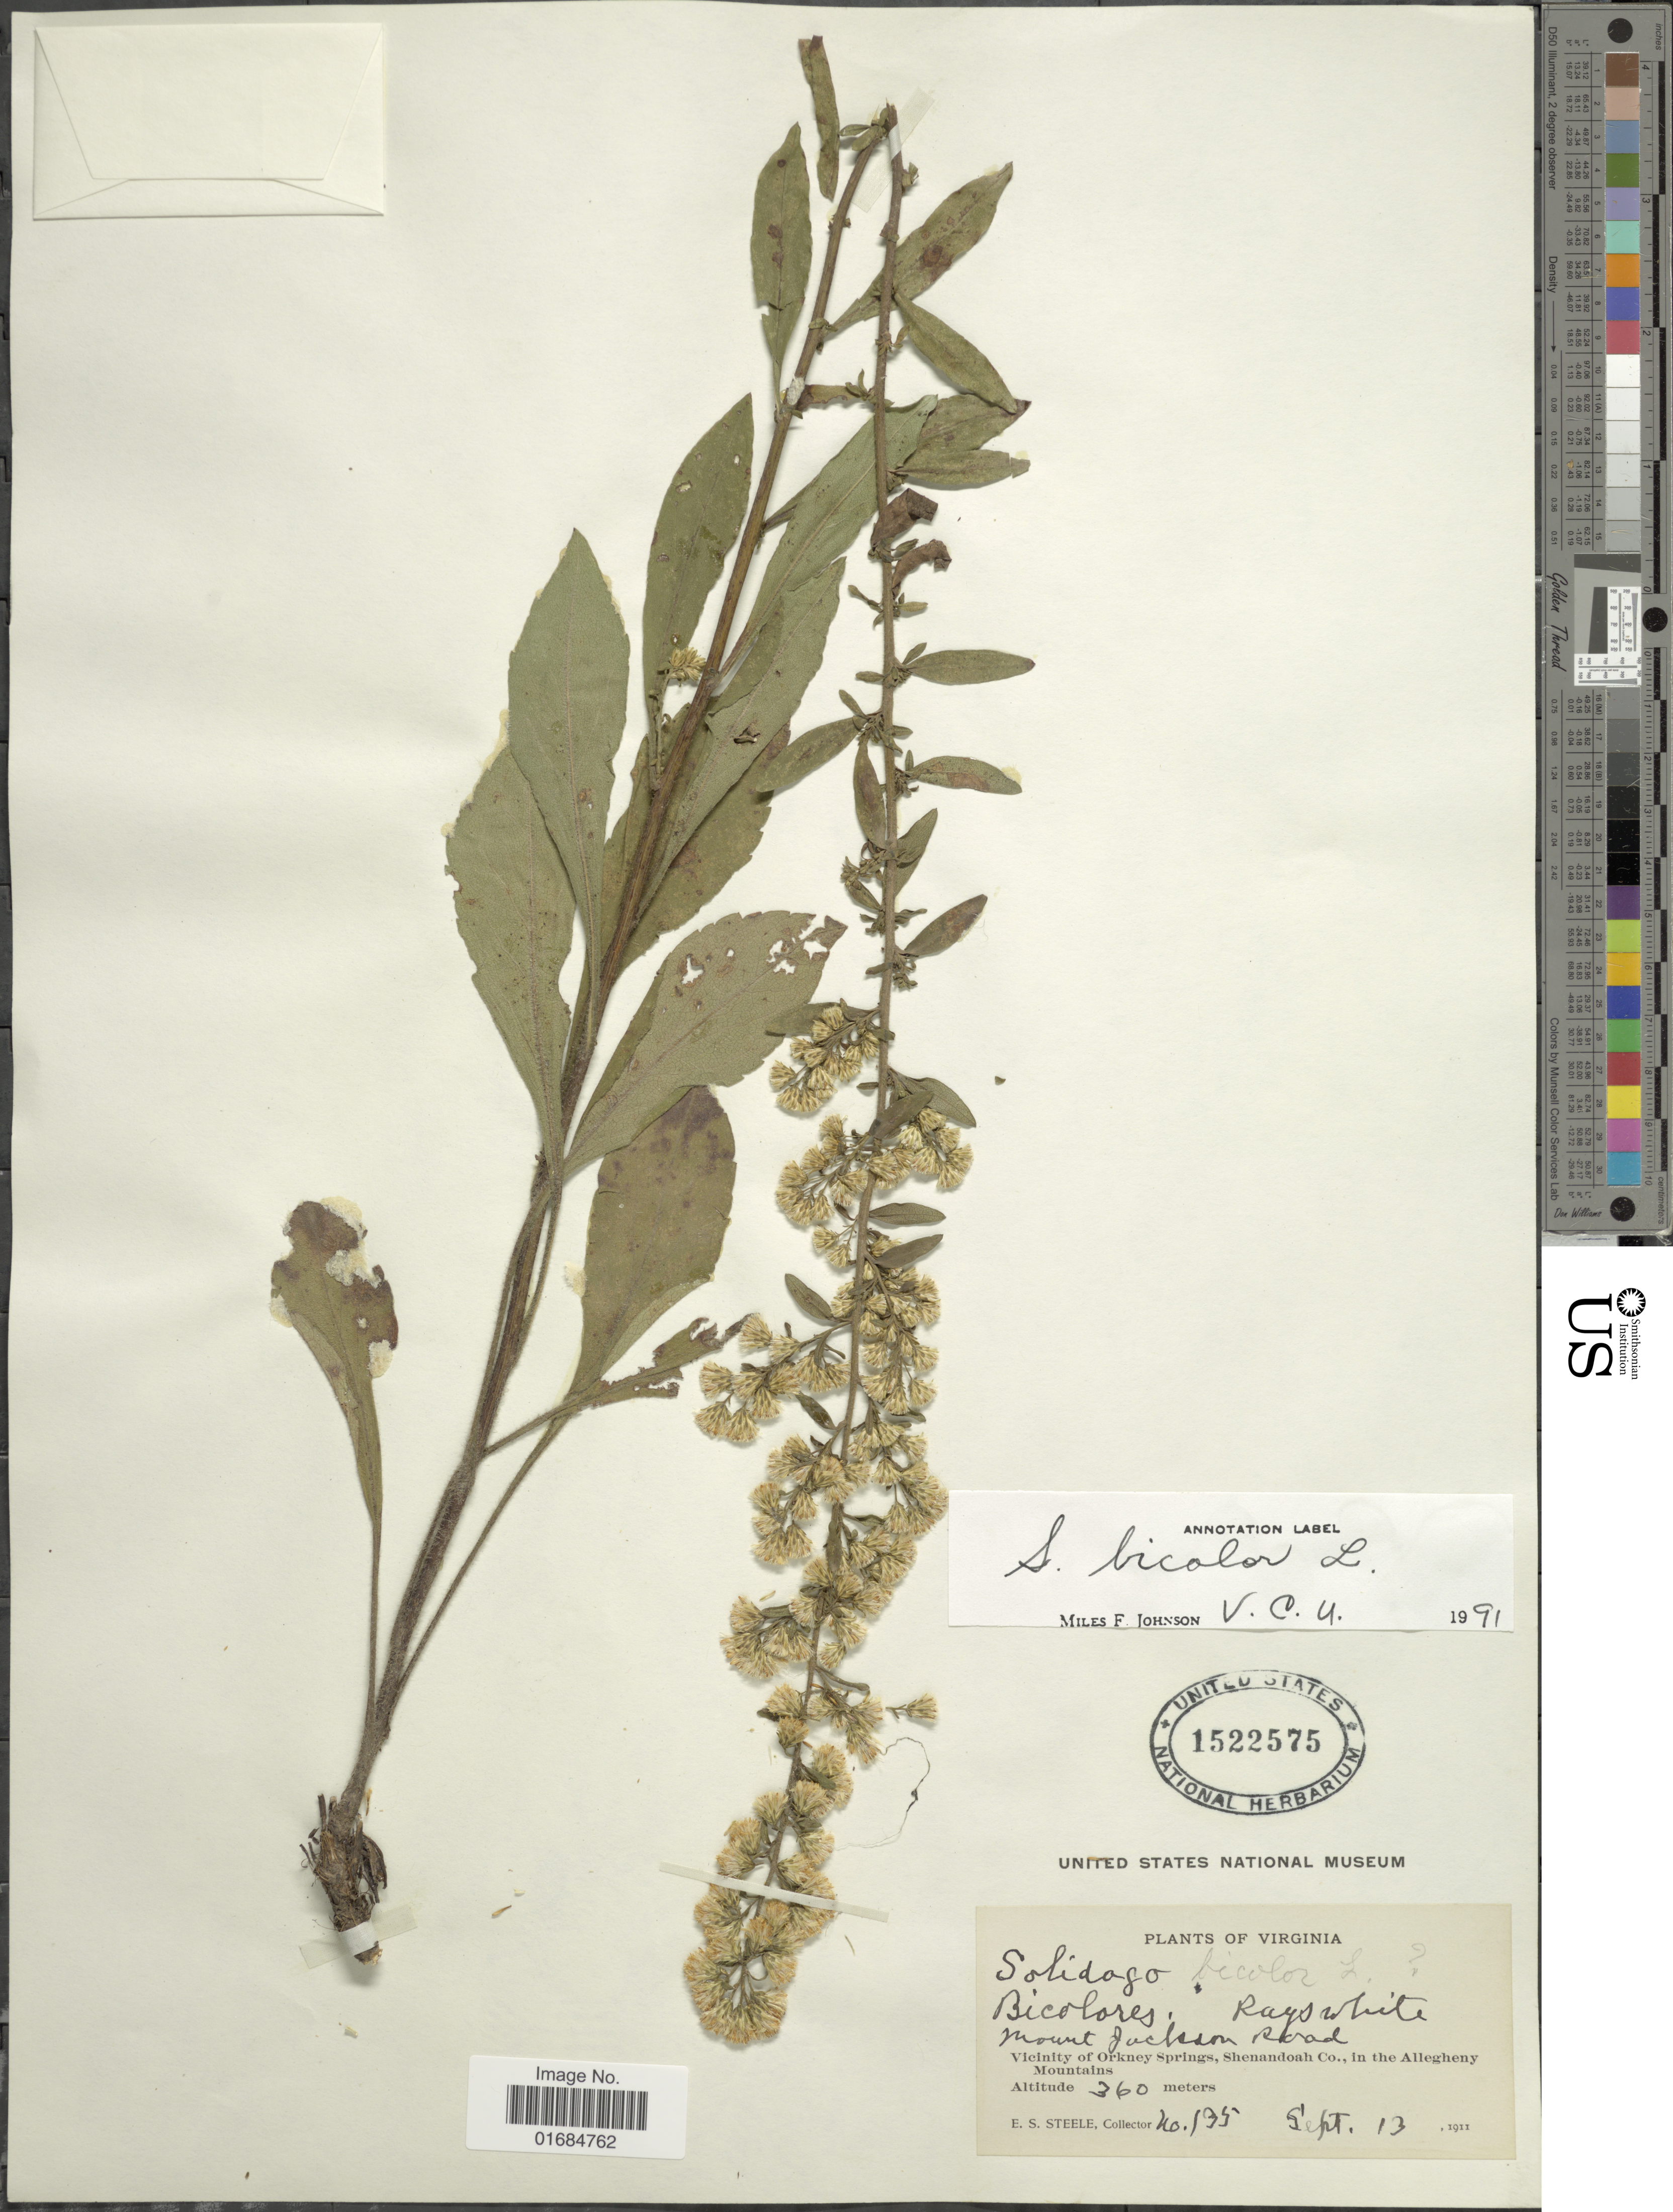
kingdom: Plantae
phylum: Tracheophyta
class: Magnoliopsida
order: Asterales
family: Asteraceae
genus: Solidago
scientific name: Solidago bicolor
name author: L.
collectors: E. Steele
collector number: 135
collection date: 1911-09-13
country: United States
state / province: Virginia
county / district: Shenandoah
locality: Mount Jackson Road, Vicinity of Orkey Springs, Shenandoah Co.., in the Allegheny Mountains.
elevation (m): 360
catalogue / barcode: US 1522575